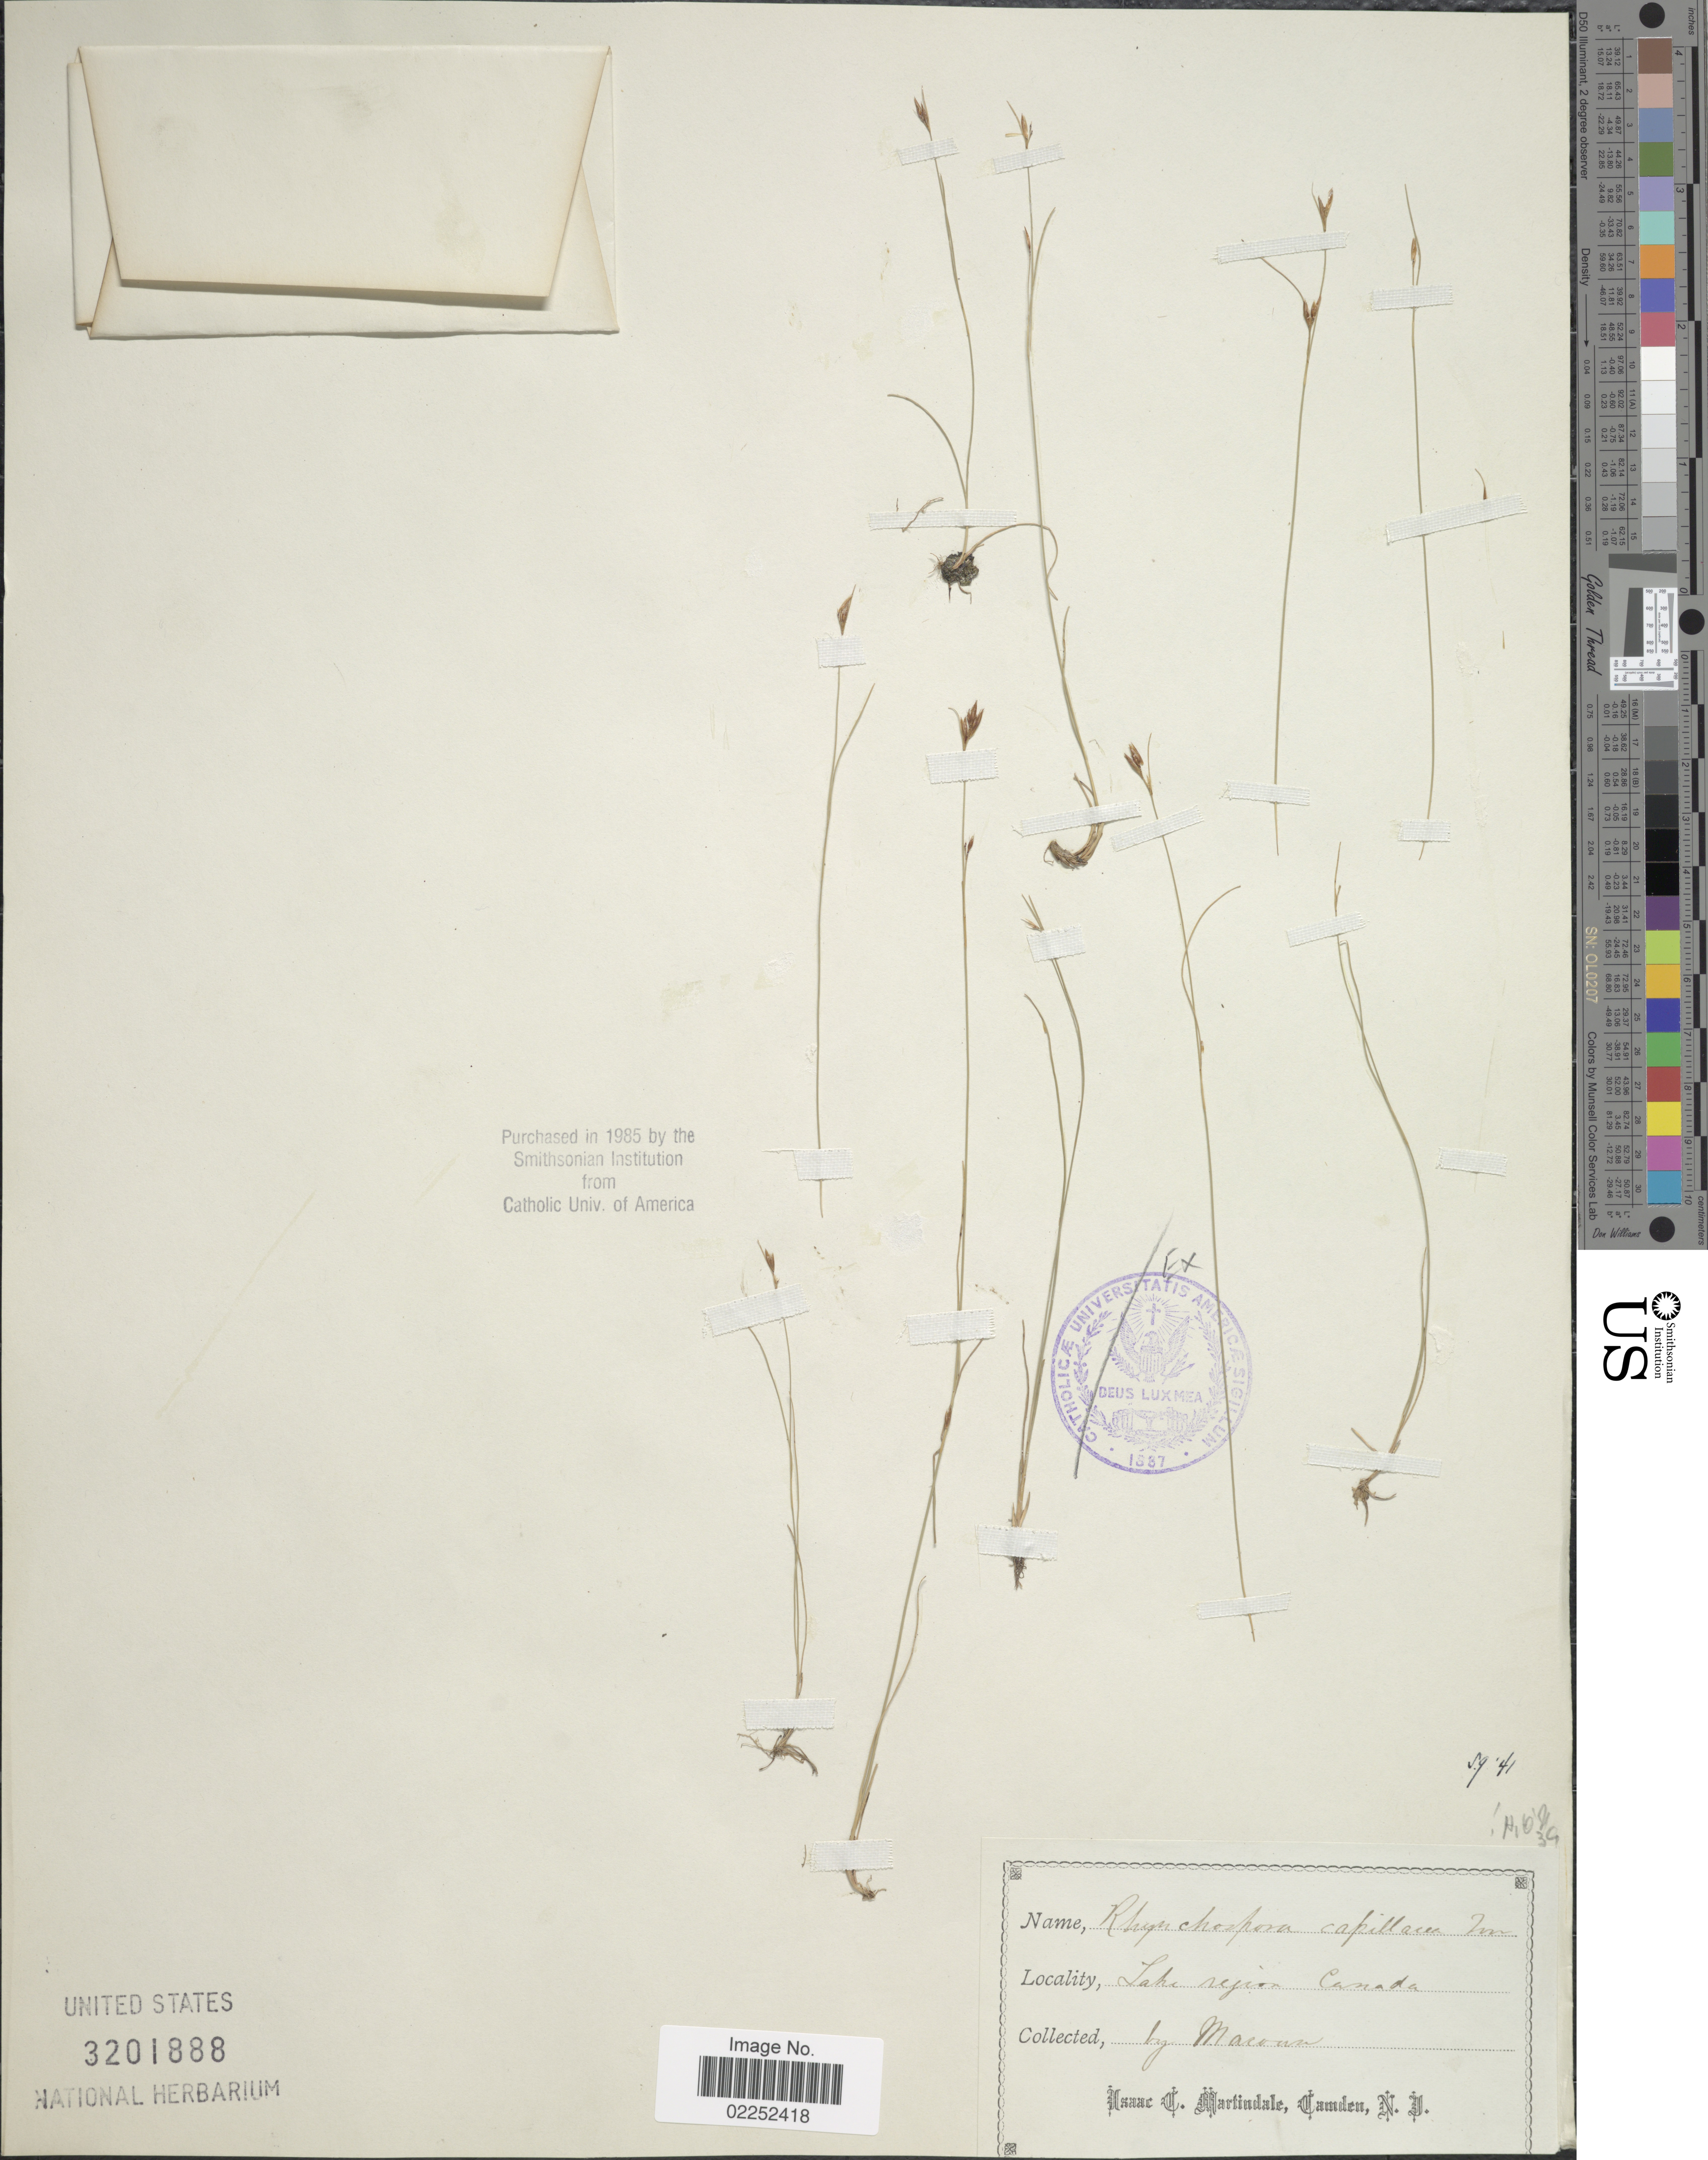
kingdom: Plantae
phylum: Tracheophyta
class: Liliopsida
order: Poales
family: Cyperaceae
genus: Rhynchospora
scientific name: Rhynchospora capillacea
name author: Torr.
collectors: -- Macoun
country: Canada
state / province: Ontario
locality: Lake region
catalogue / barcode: US 3201888